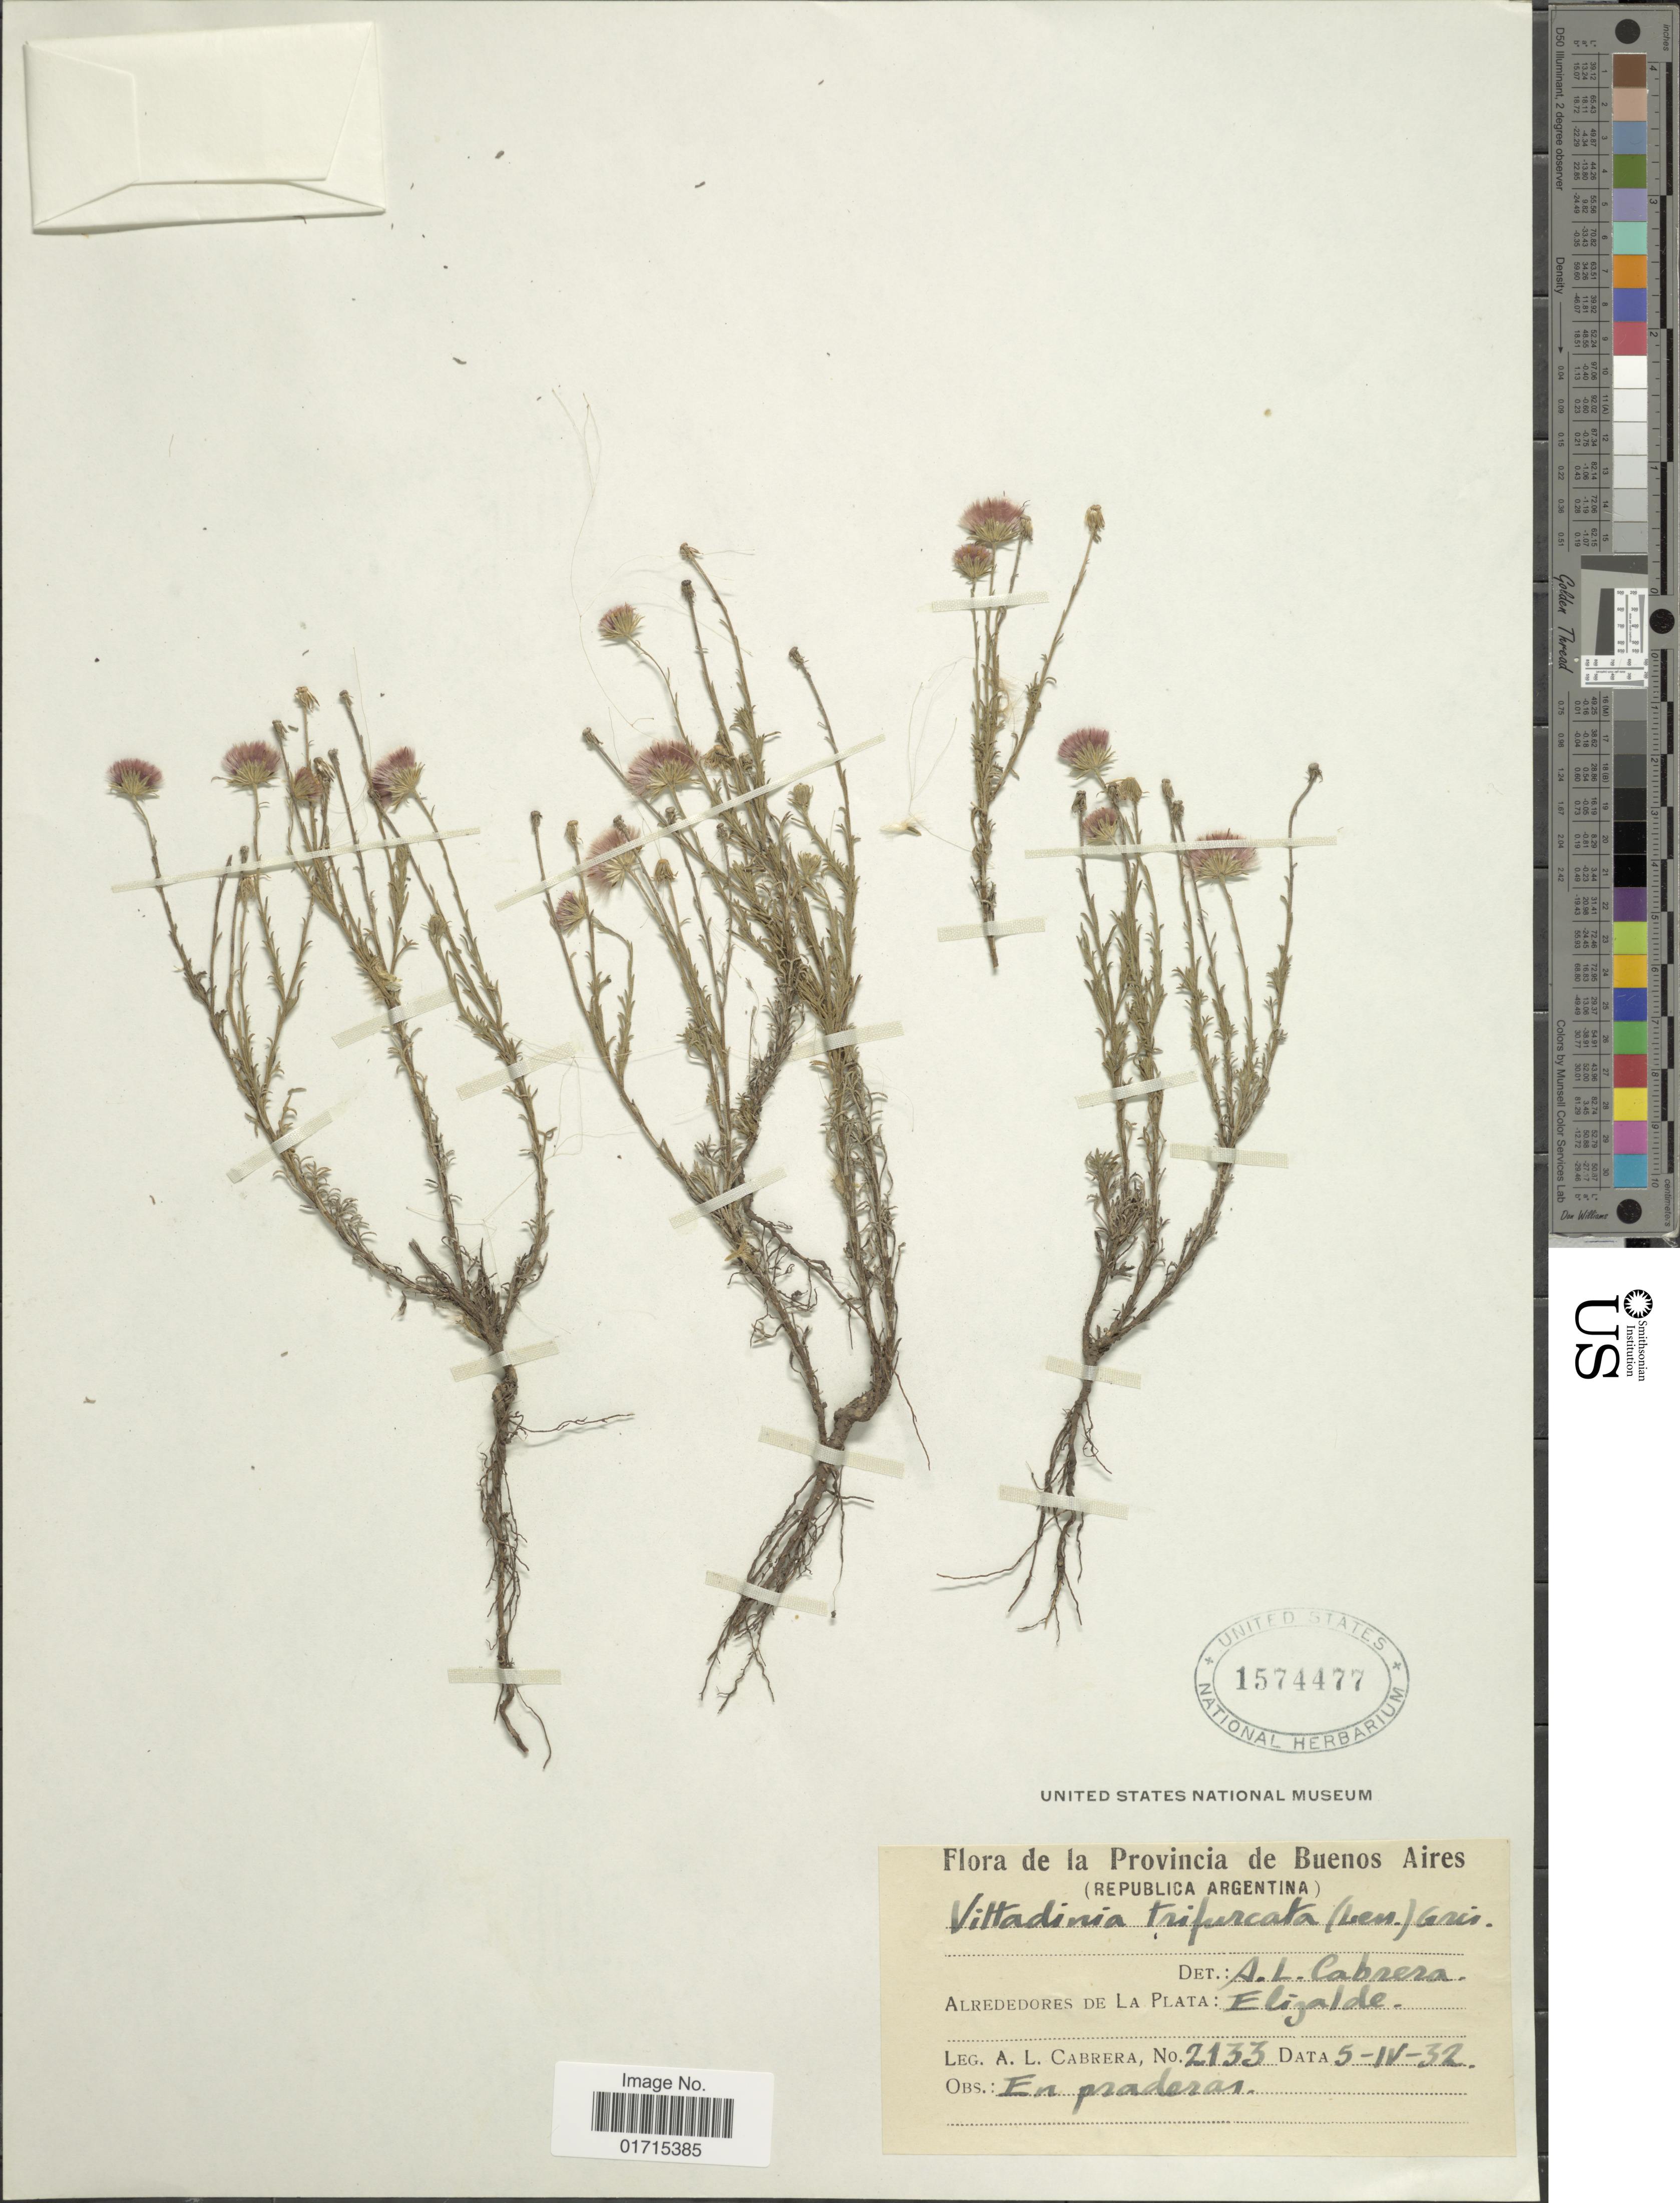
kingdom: Plantae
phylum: Tracheophyta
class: Magnoliopsida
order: Asterales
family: Asteraceae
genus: Microgyne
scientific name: Microgyne trifurcata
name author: Less.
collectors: A. L. Cabrera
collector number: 2133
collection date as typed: Transcribed d/m/y: 5/4/32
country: Argentina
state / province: Buenos Aires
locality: Provincia de Buenos Aires. (Republica Argentina) Alrededores de La Plata: Eligalde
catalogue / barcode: US 1574477